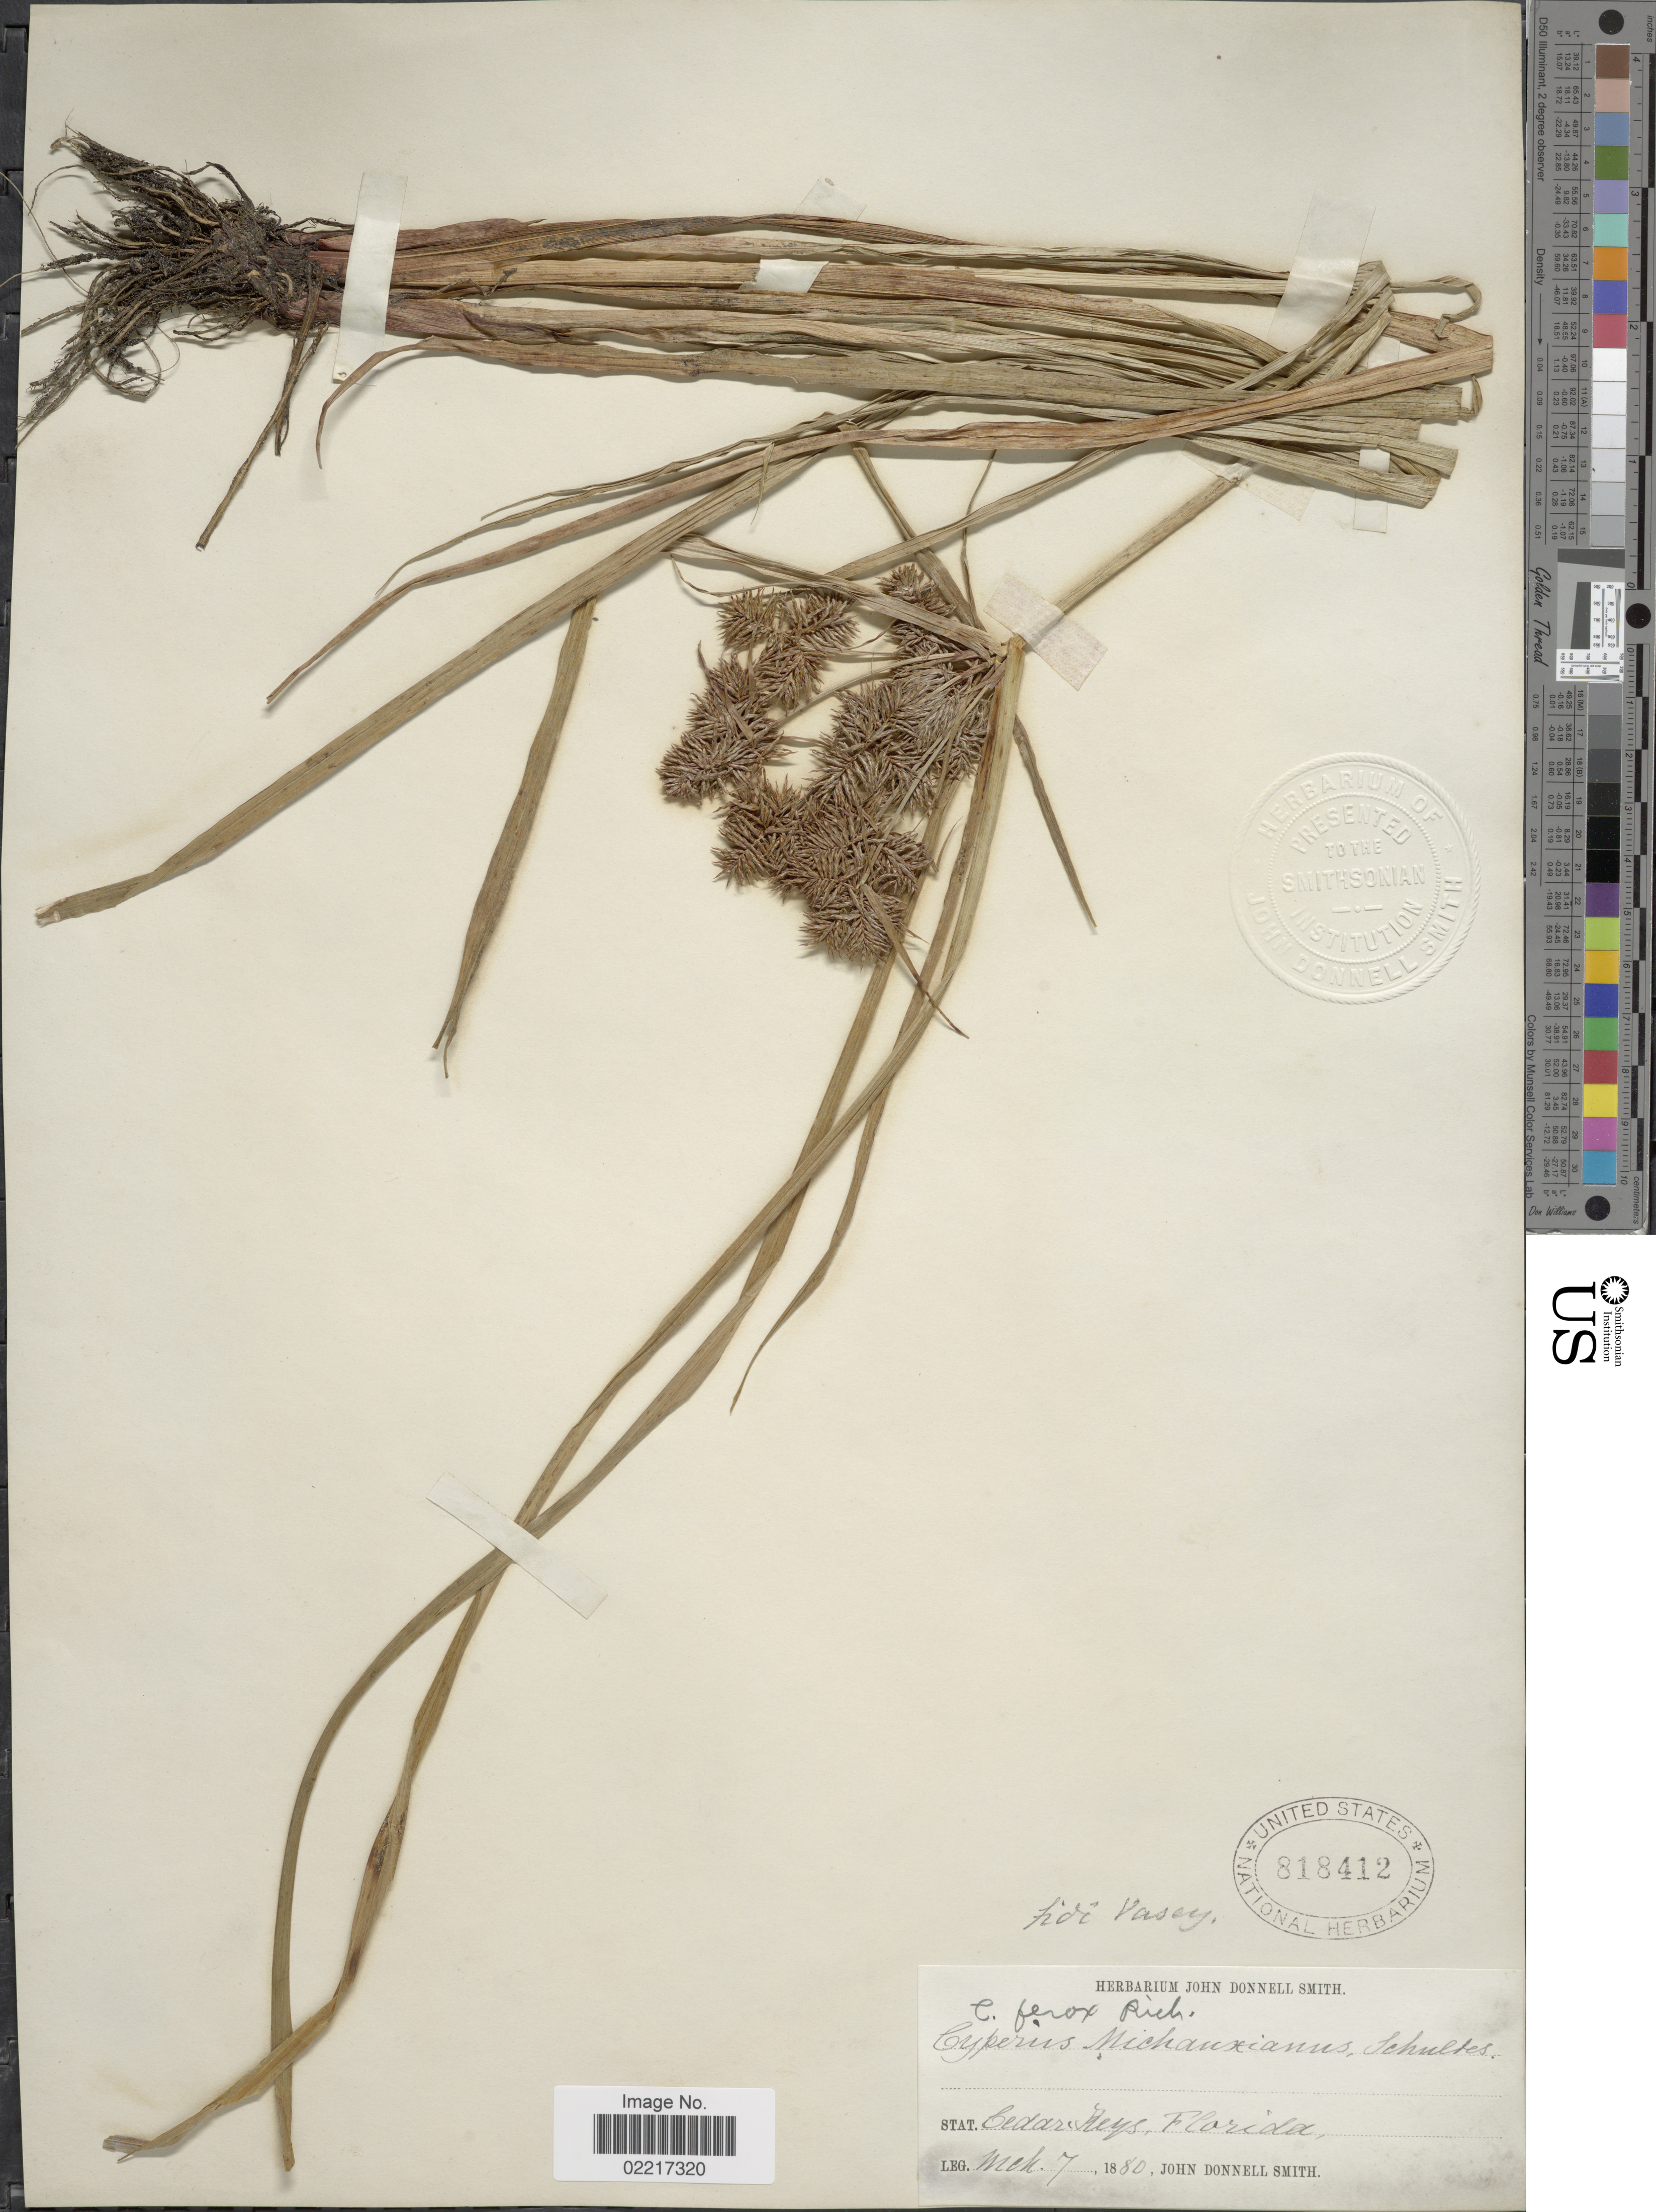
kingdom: Plantae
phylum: Tracheophyta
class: Liliopsida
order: Poales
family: Cyperaceae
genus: Cyperus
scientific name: Cyperus odoratus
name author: L.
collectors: J. Donnell Smith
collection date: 1880-03-07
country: United States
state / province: Florida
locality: Cedar Keys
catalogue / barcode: US 818412